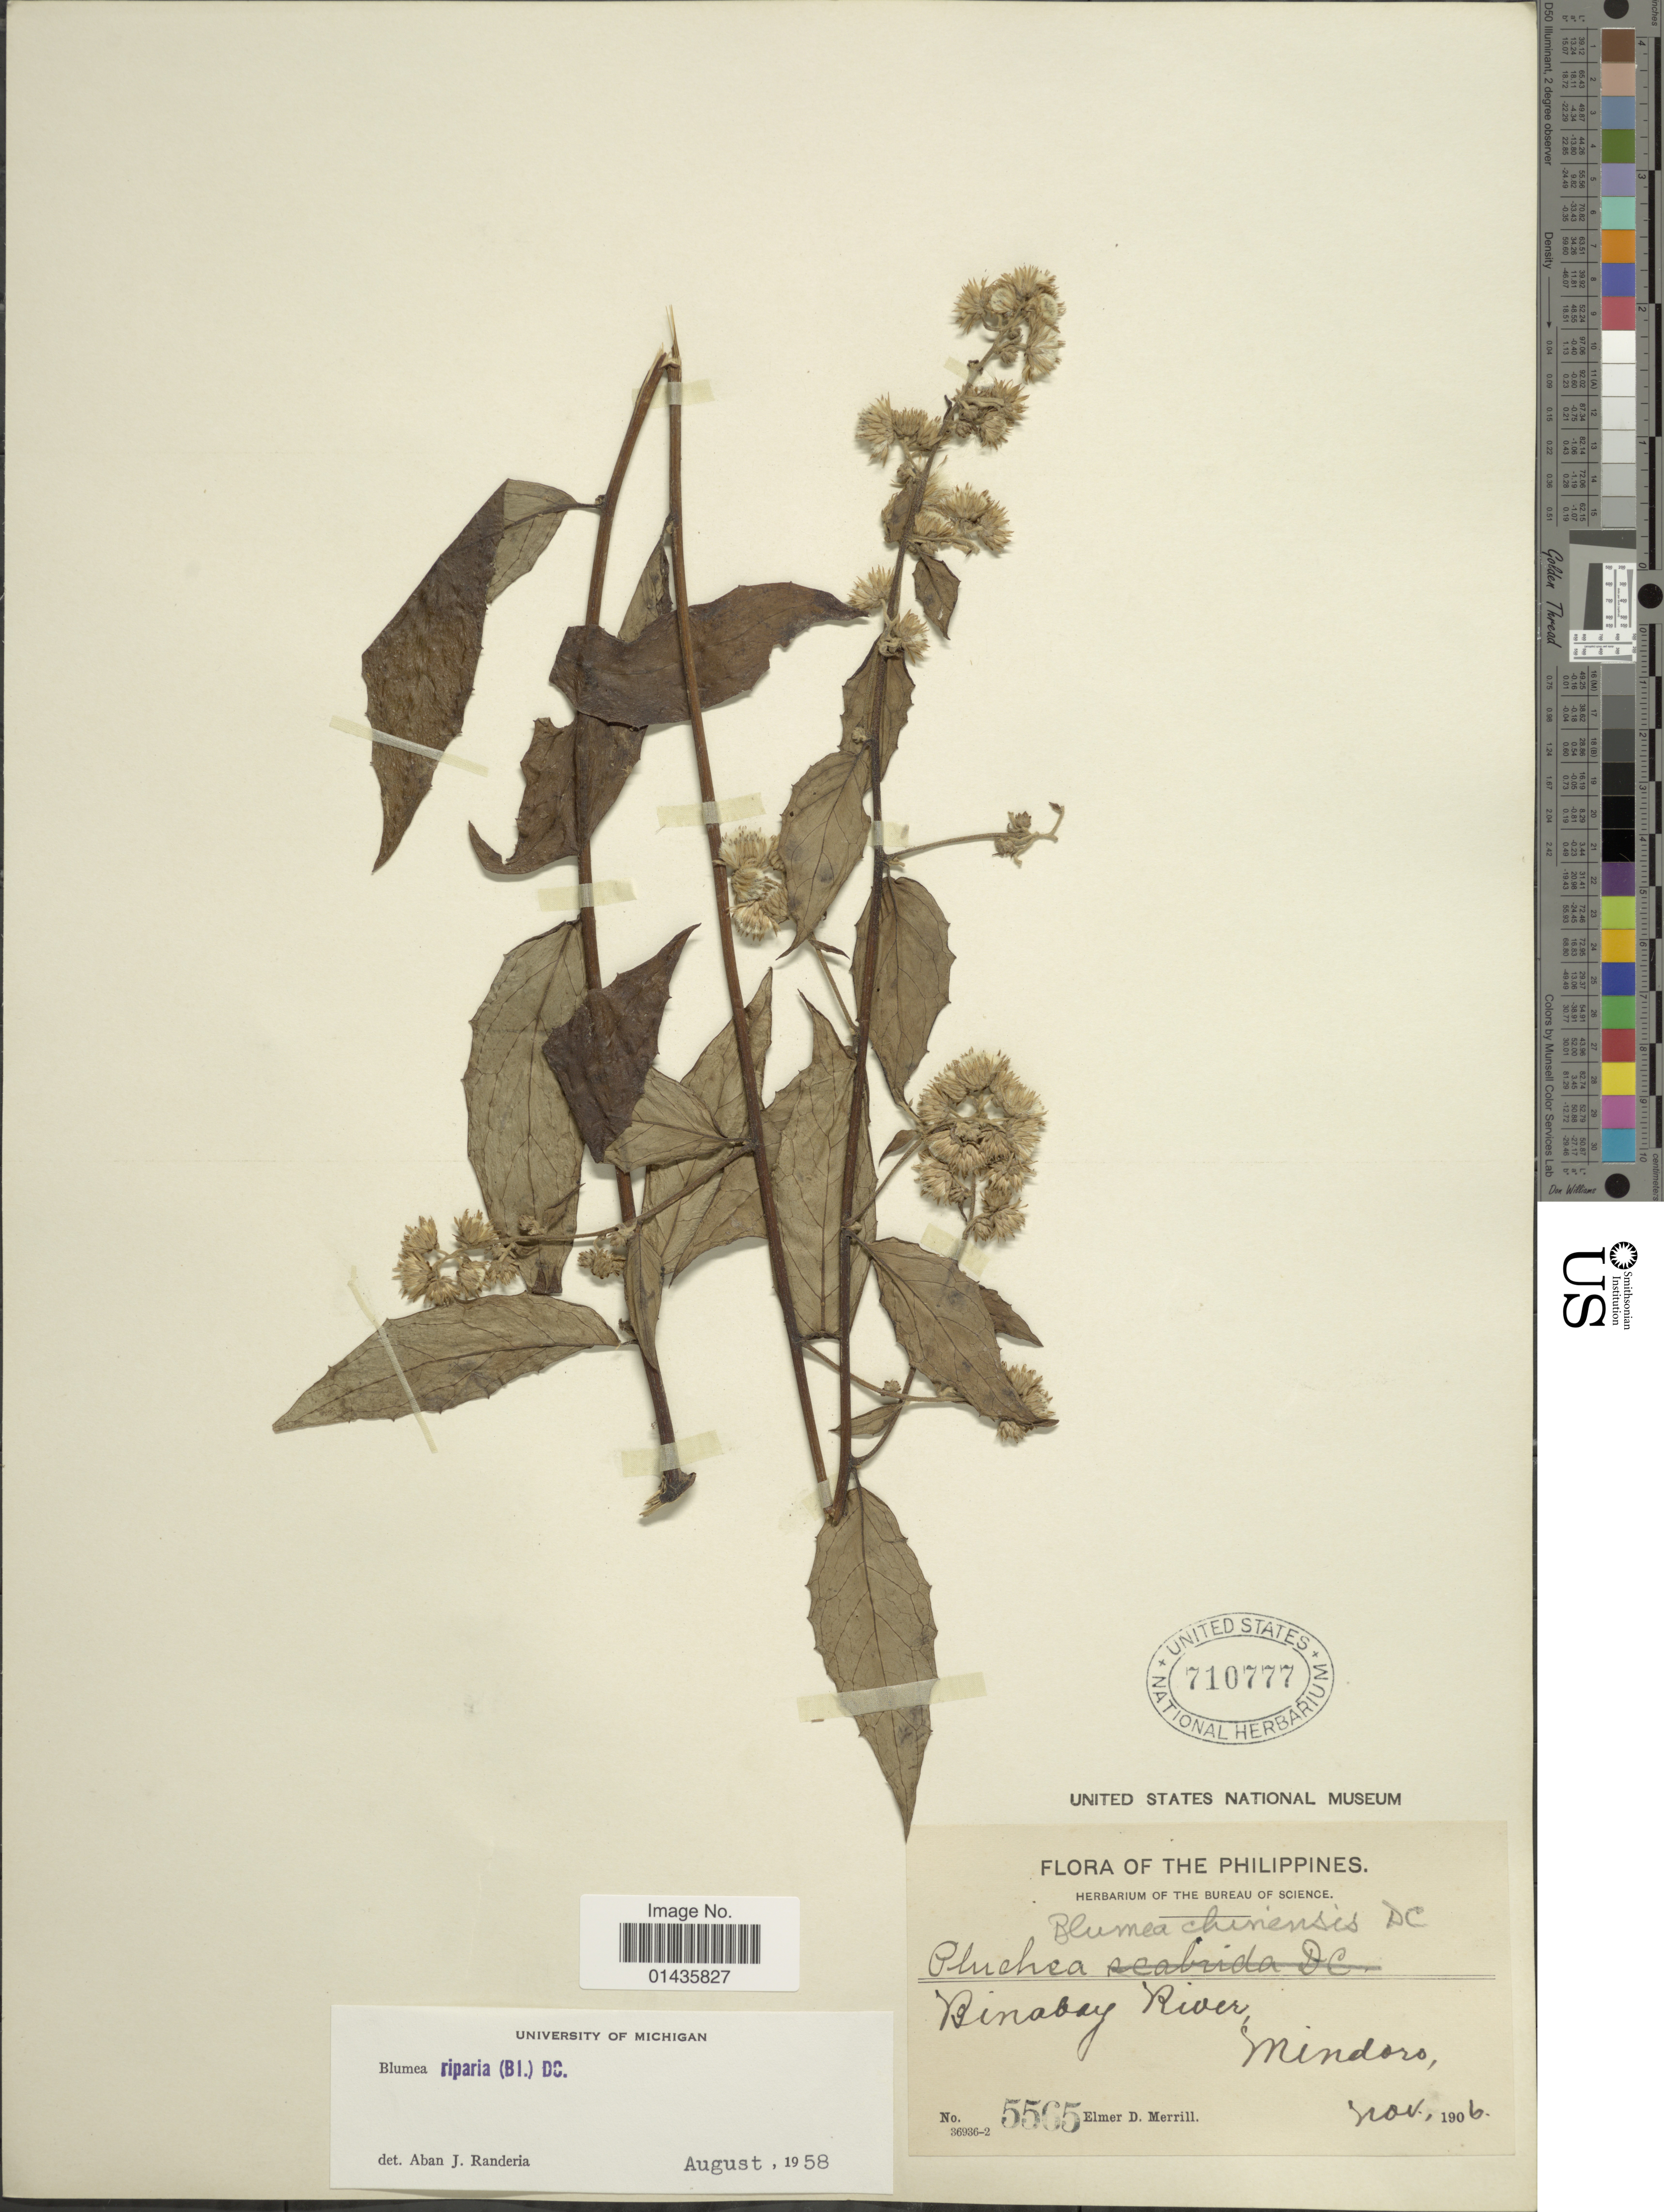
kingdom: Plantae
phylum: Tracheophyta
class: Magnoliopsida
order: Asterales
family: Asteraceae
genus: Blumea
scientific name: Blumea riparia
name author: (Blume) DC.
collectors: E. D. Merrill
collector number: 5565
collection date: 1906-11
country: Philippines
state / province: Mimaropa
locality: Binabay River, Mindoro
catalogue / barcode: US 710777